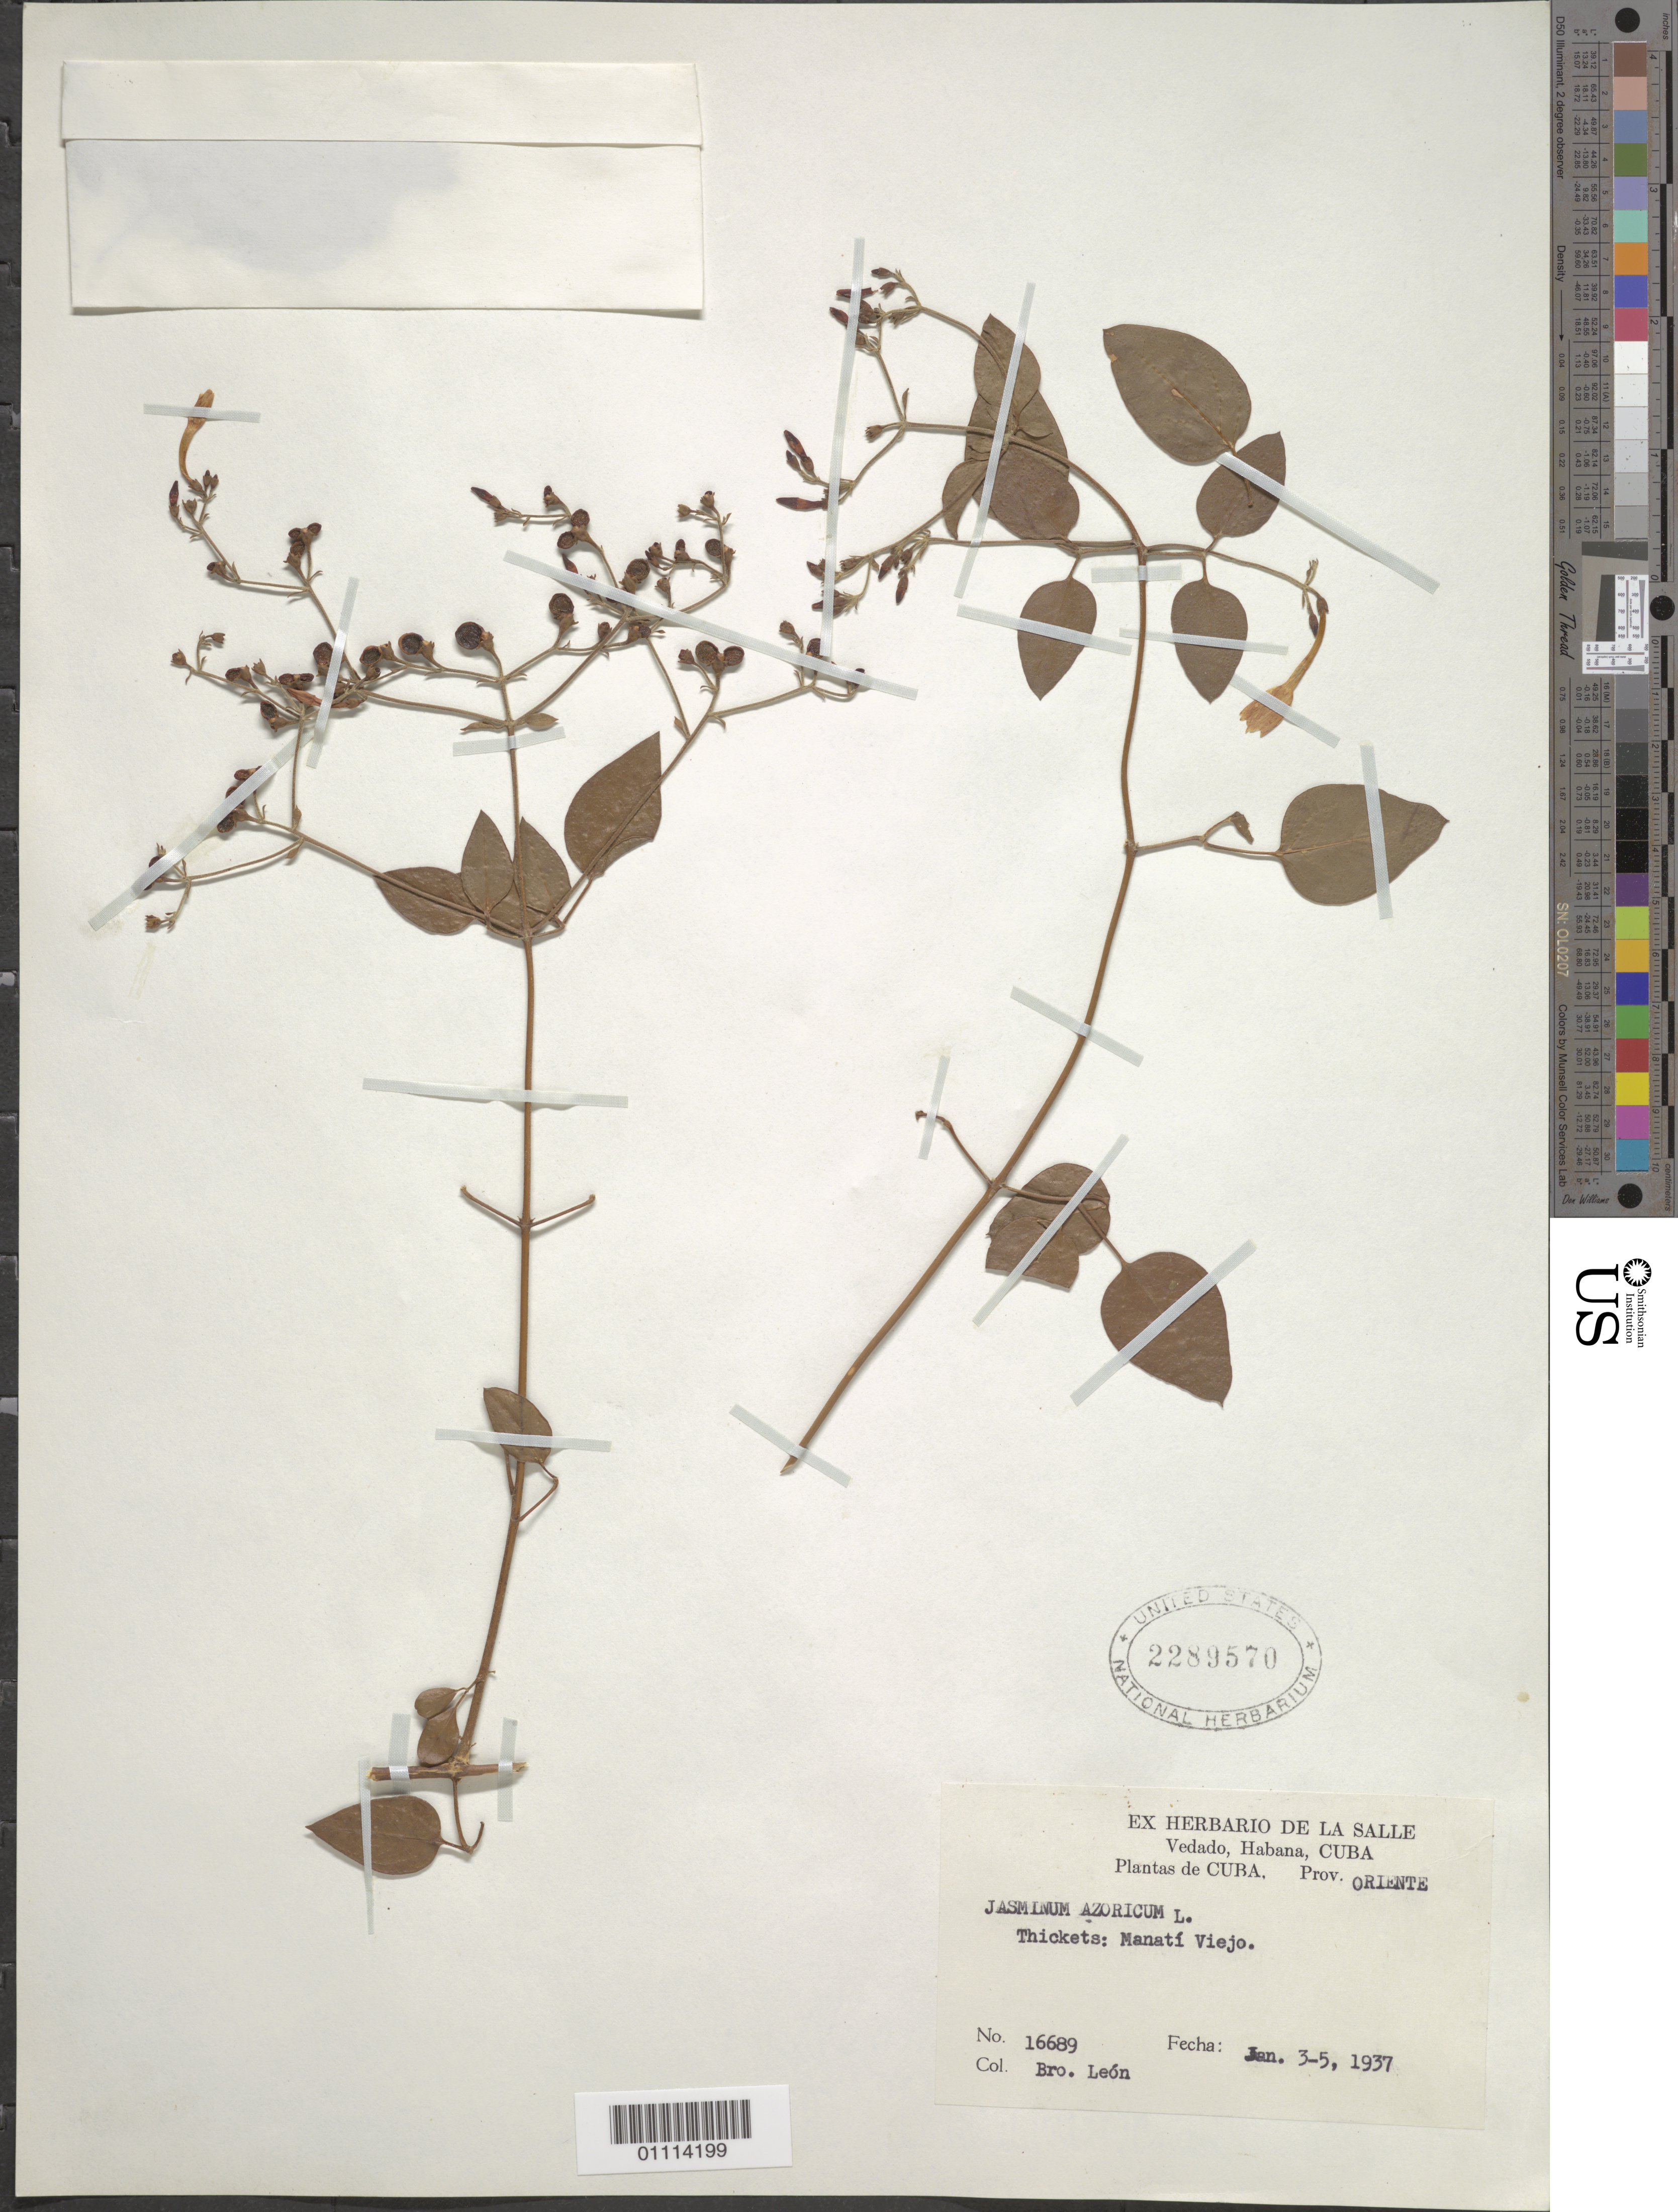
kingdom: Plantae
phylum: Tracheophyta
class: Magnoliopsida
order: Lamiales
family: Oleaceae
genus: Jasminum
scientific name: Jasminum azoricum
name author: L.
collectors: Bro. León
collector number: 16689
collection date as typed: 03 Jan 1937 to 05 Jan 1937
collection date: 1937-01-03/1937-01-05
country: Cuba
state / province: Las Tunas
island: Cuba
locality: Thickets: Manati Viejo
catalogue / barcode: US 2289570